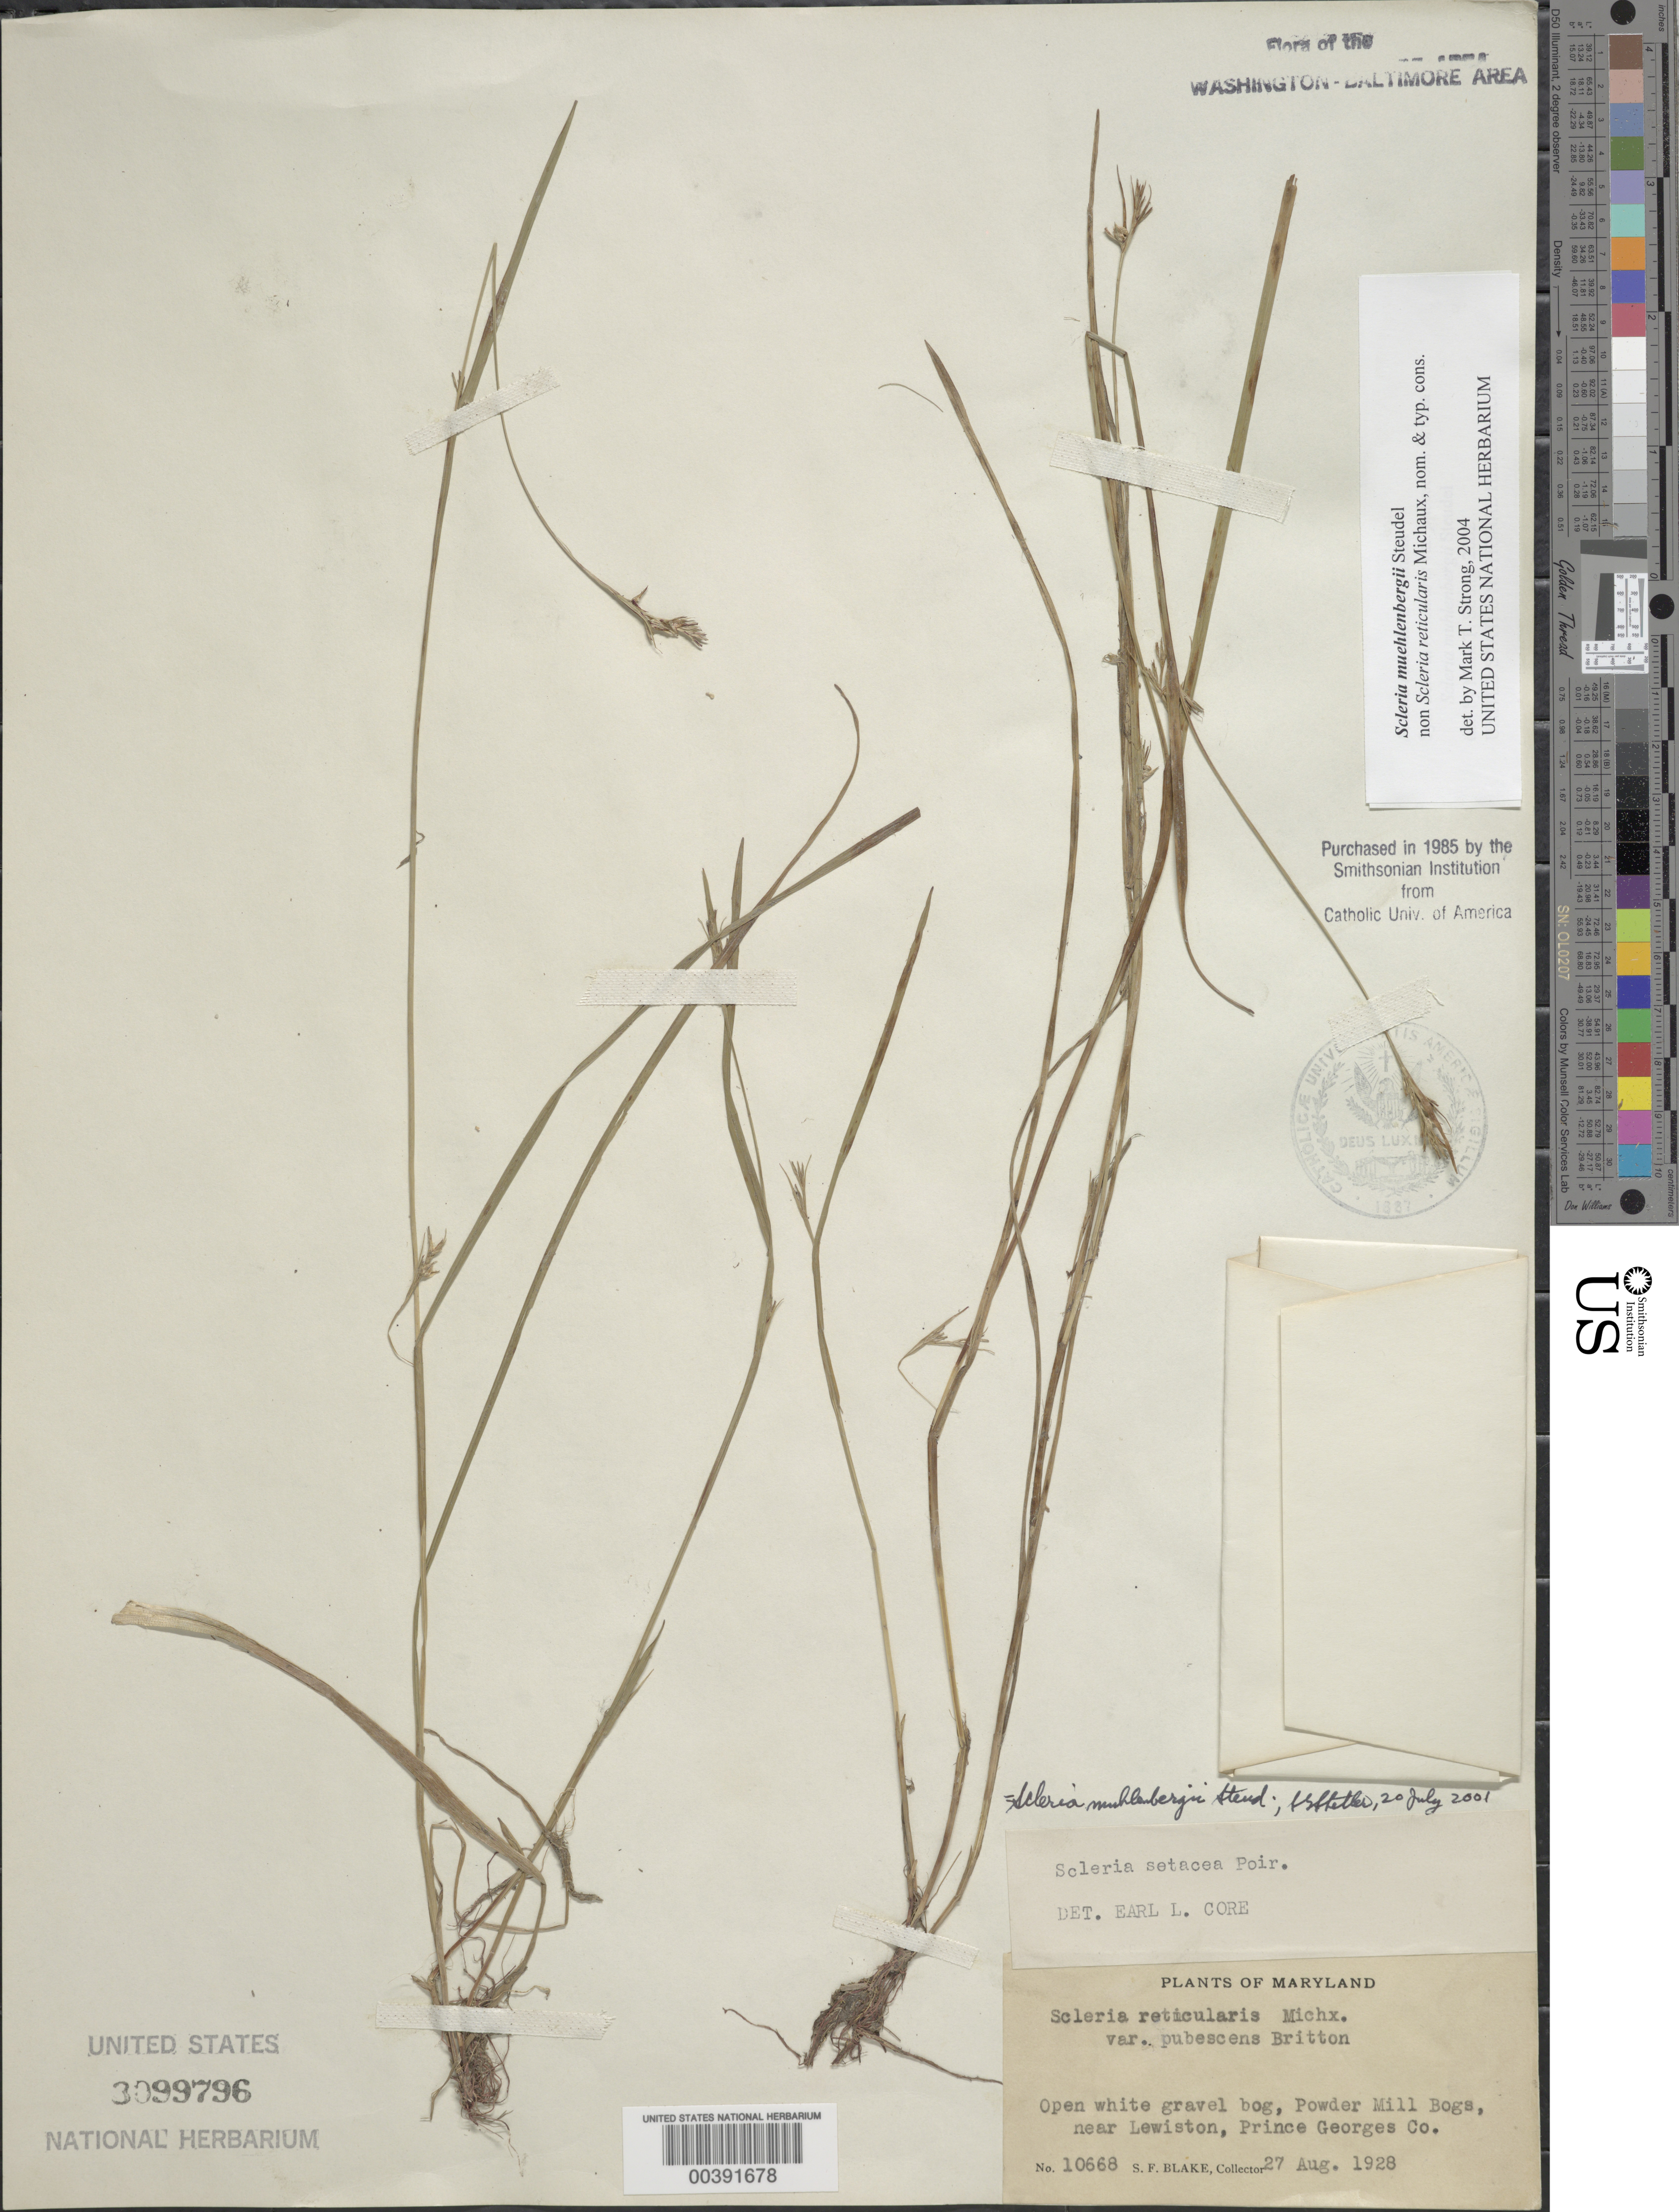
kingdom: Plantae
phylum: Tracheophyta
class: Liliopsida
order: Poales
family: Cyperaceae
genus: Scleria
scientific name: Scleria muehlenbergii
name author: Steud.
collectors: S. Blake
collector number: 10668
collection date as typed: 27 Aug 1928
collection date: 1928-08-27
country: United States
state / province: Maryland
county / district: Prince George's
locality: Powdermill Bogs near Lewiston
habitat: Open white gravel bog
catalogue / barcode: US 3099796